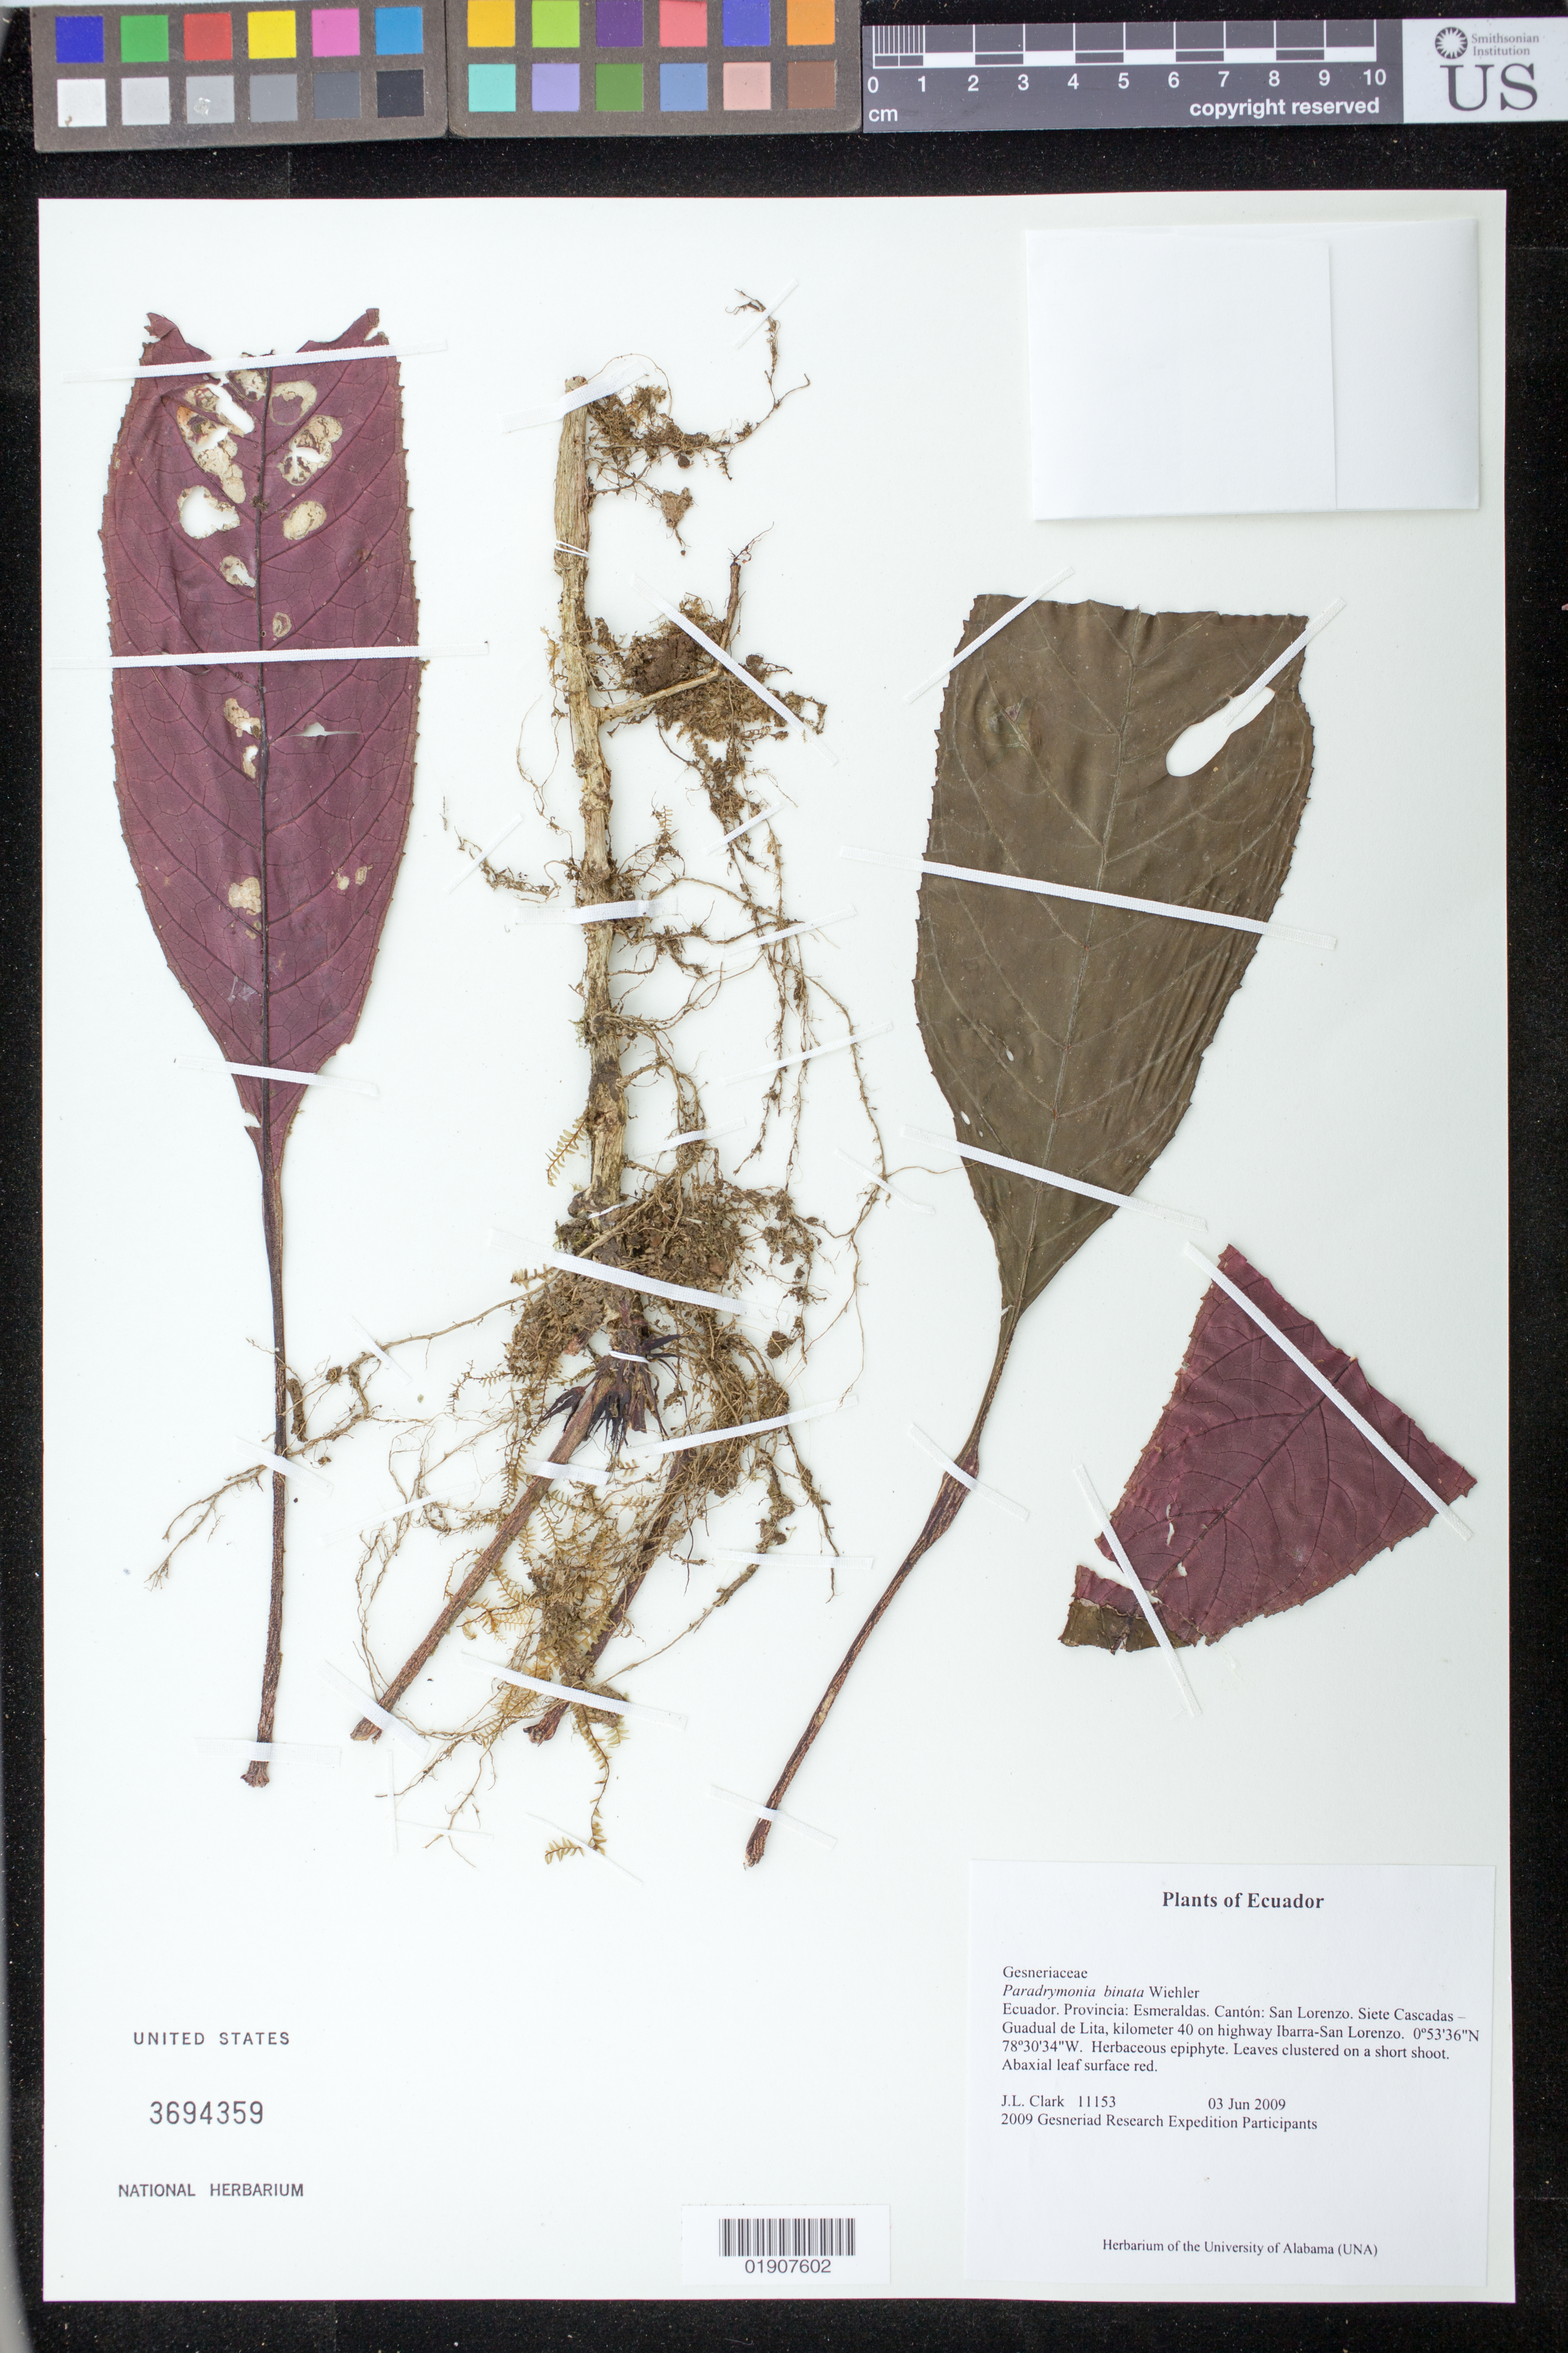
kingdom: Plantae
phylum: Tracheophyta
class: Magnoliopsida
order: Lamiales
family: Gesneriaceae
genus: Paradrymonia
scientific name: Paradrymonia binata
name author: Wiehler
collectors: J. L. Clark & 2009 Gesneriad Research Expedition Participants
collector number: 11153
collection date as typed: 03 Jun 2009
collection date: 2009-06-03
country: Ecuador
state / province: Esmeraldas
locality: Provincia: Esmeraldas. Cantón: San Lorenzo. Siete Cascadas - Guadual de Lita, kilometer 40 on highway Ibarra-San Lorenzo.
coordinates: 0 53 36 N, 78 30 34 W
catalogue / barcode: US 3694359